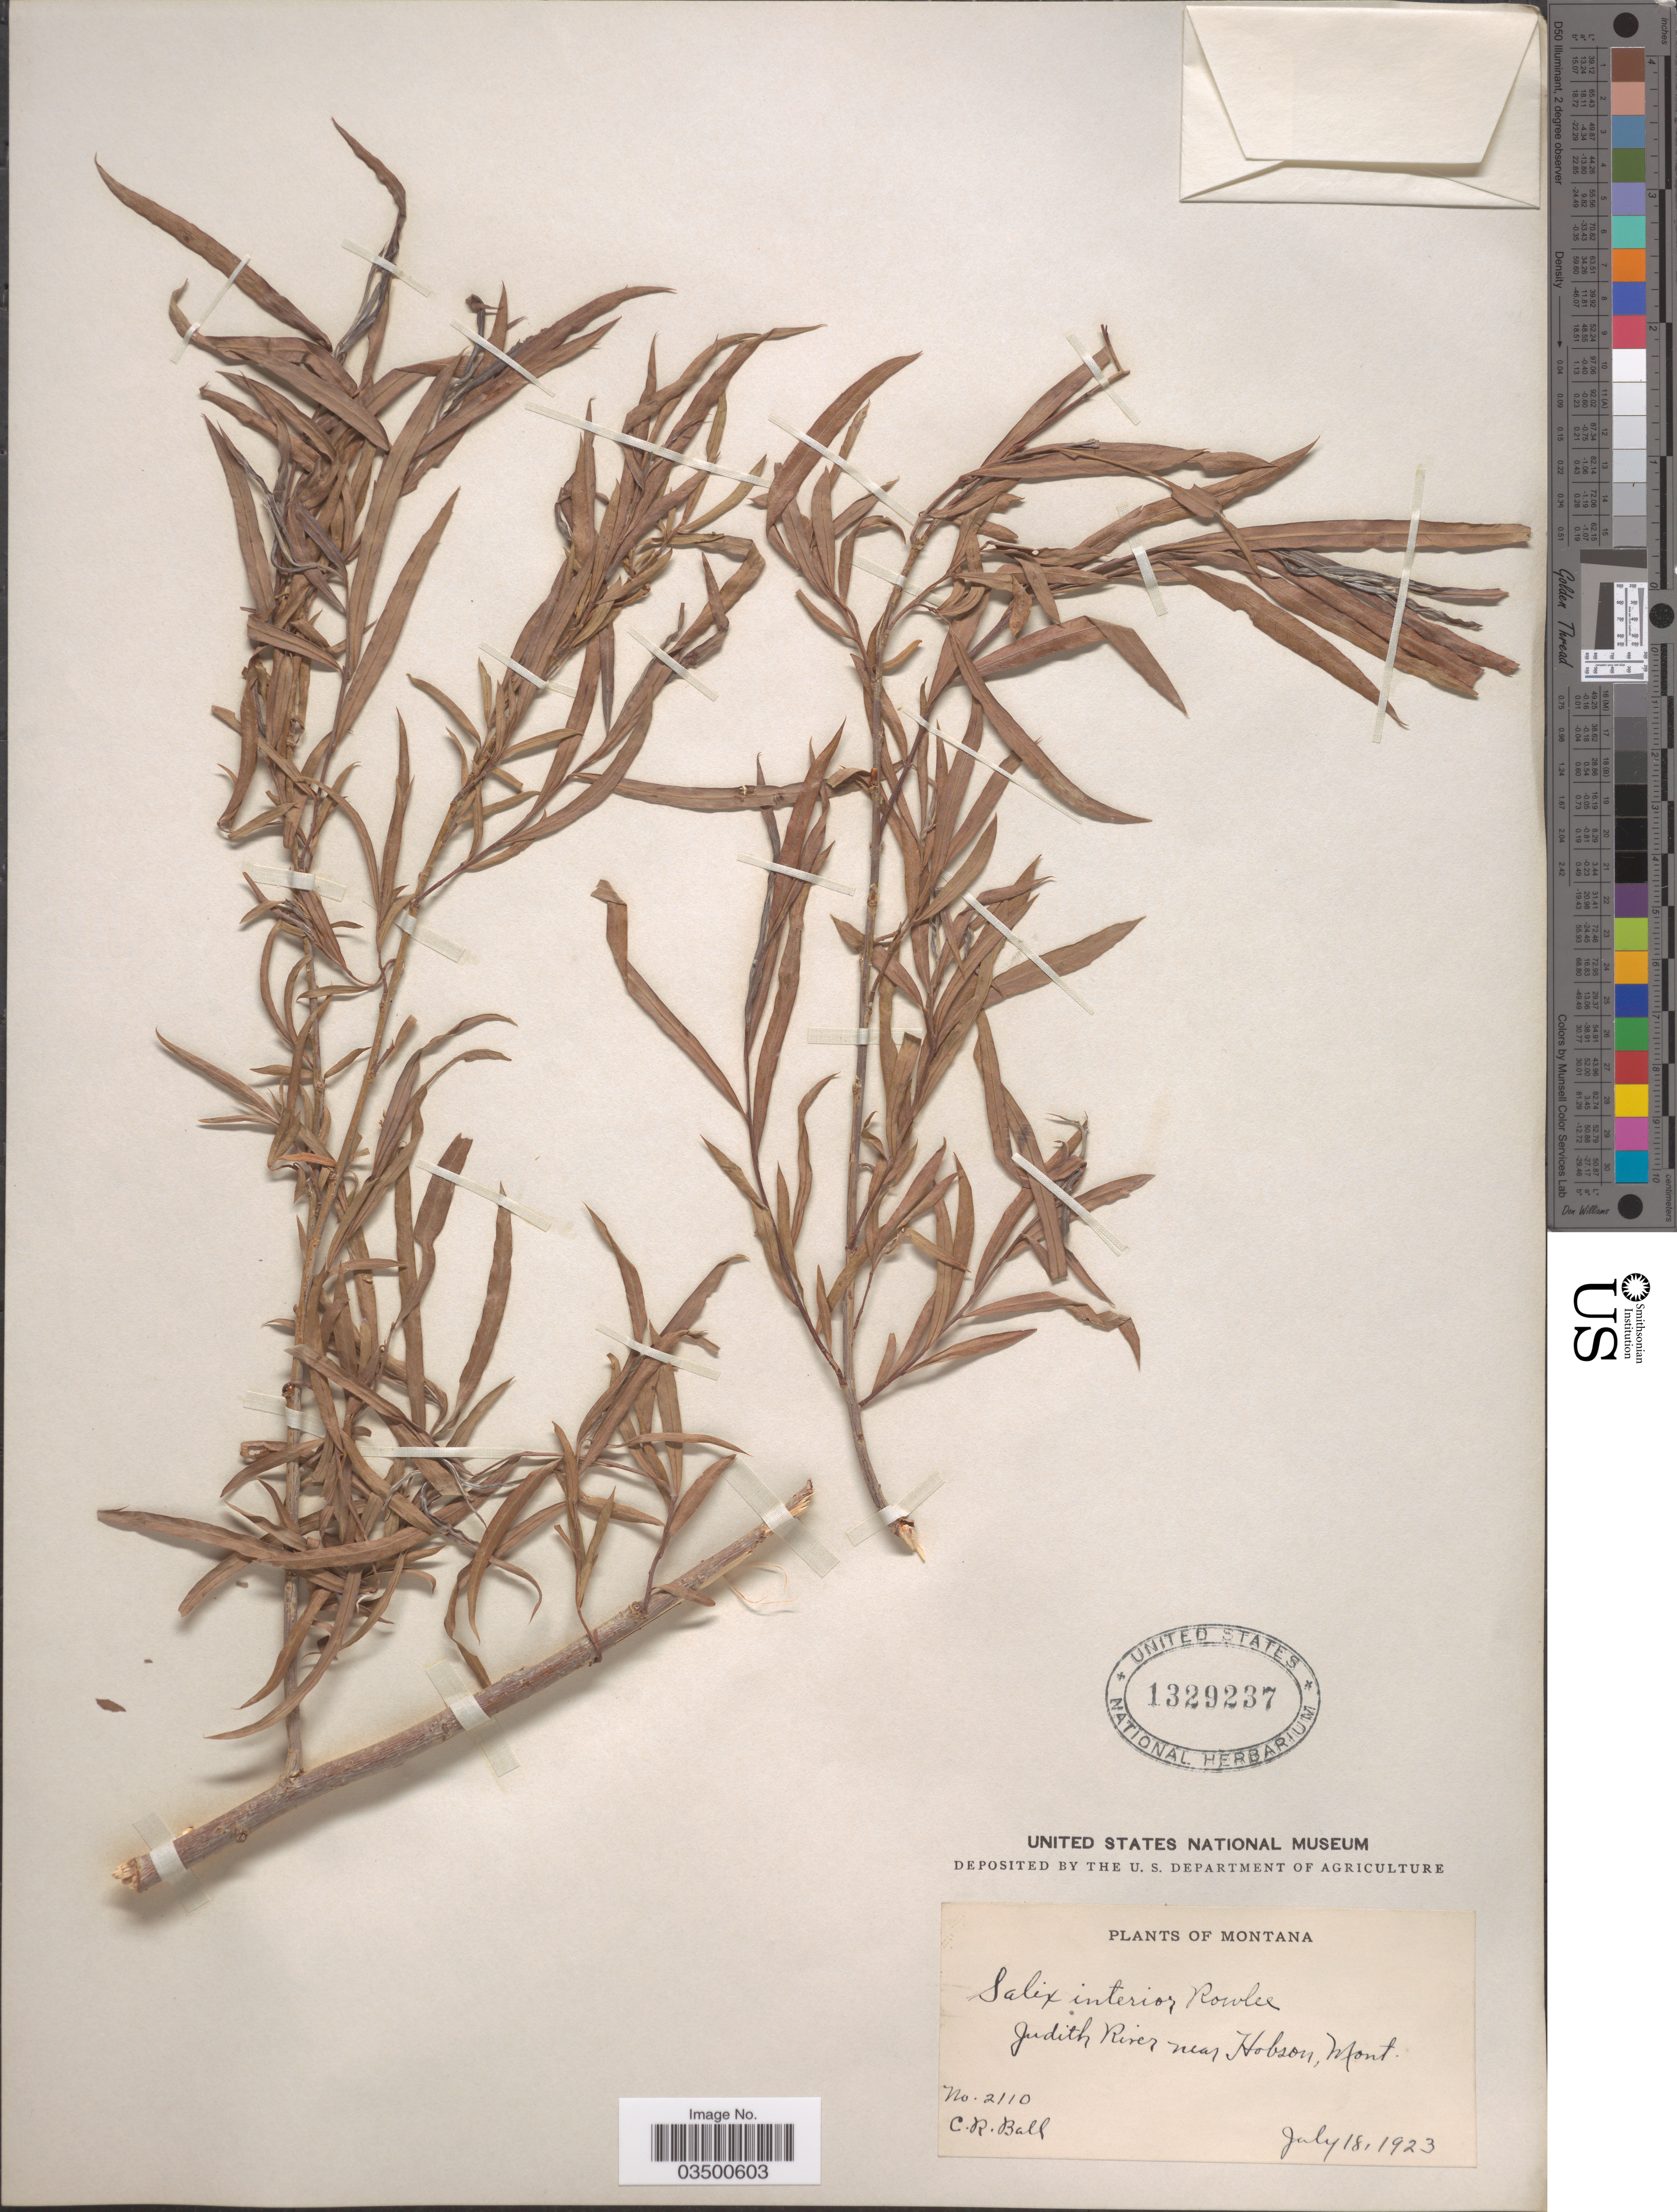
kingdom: Plantae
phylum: Tracheophyta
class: Magnoliopsida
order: Malpighiales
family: Salicaceae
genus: Salix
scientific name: Salix interior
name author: Rowlee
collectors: C. R. Ball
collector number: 2110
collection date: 1923-07-18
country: United States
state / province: Montana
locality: Judith River near Hobson.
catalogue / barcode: US 1329237